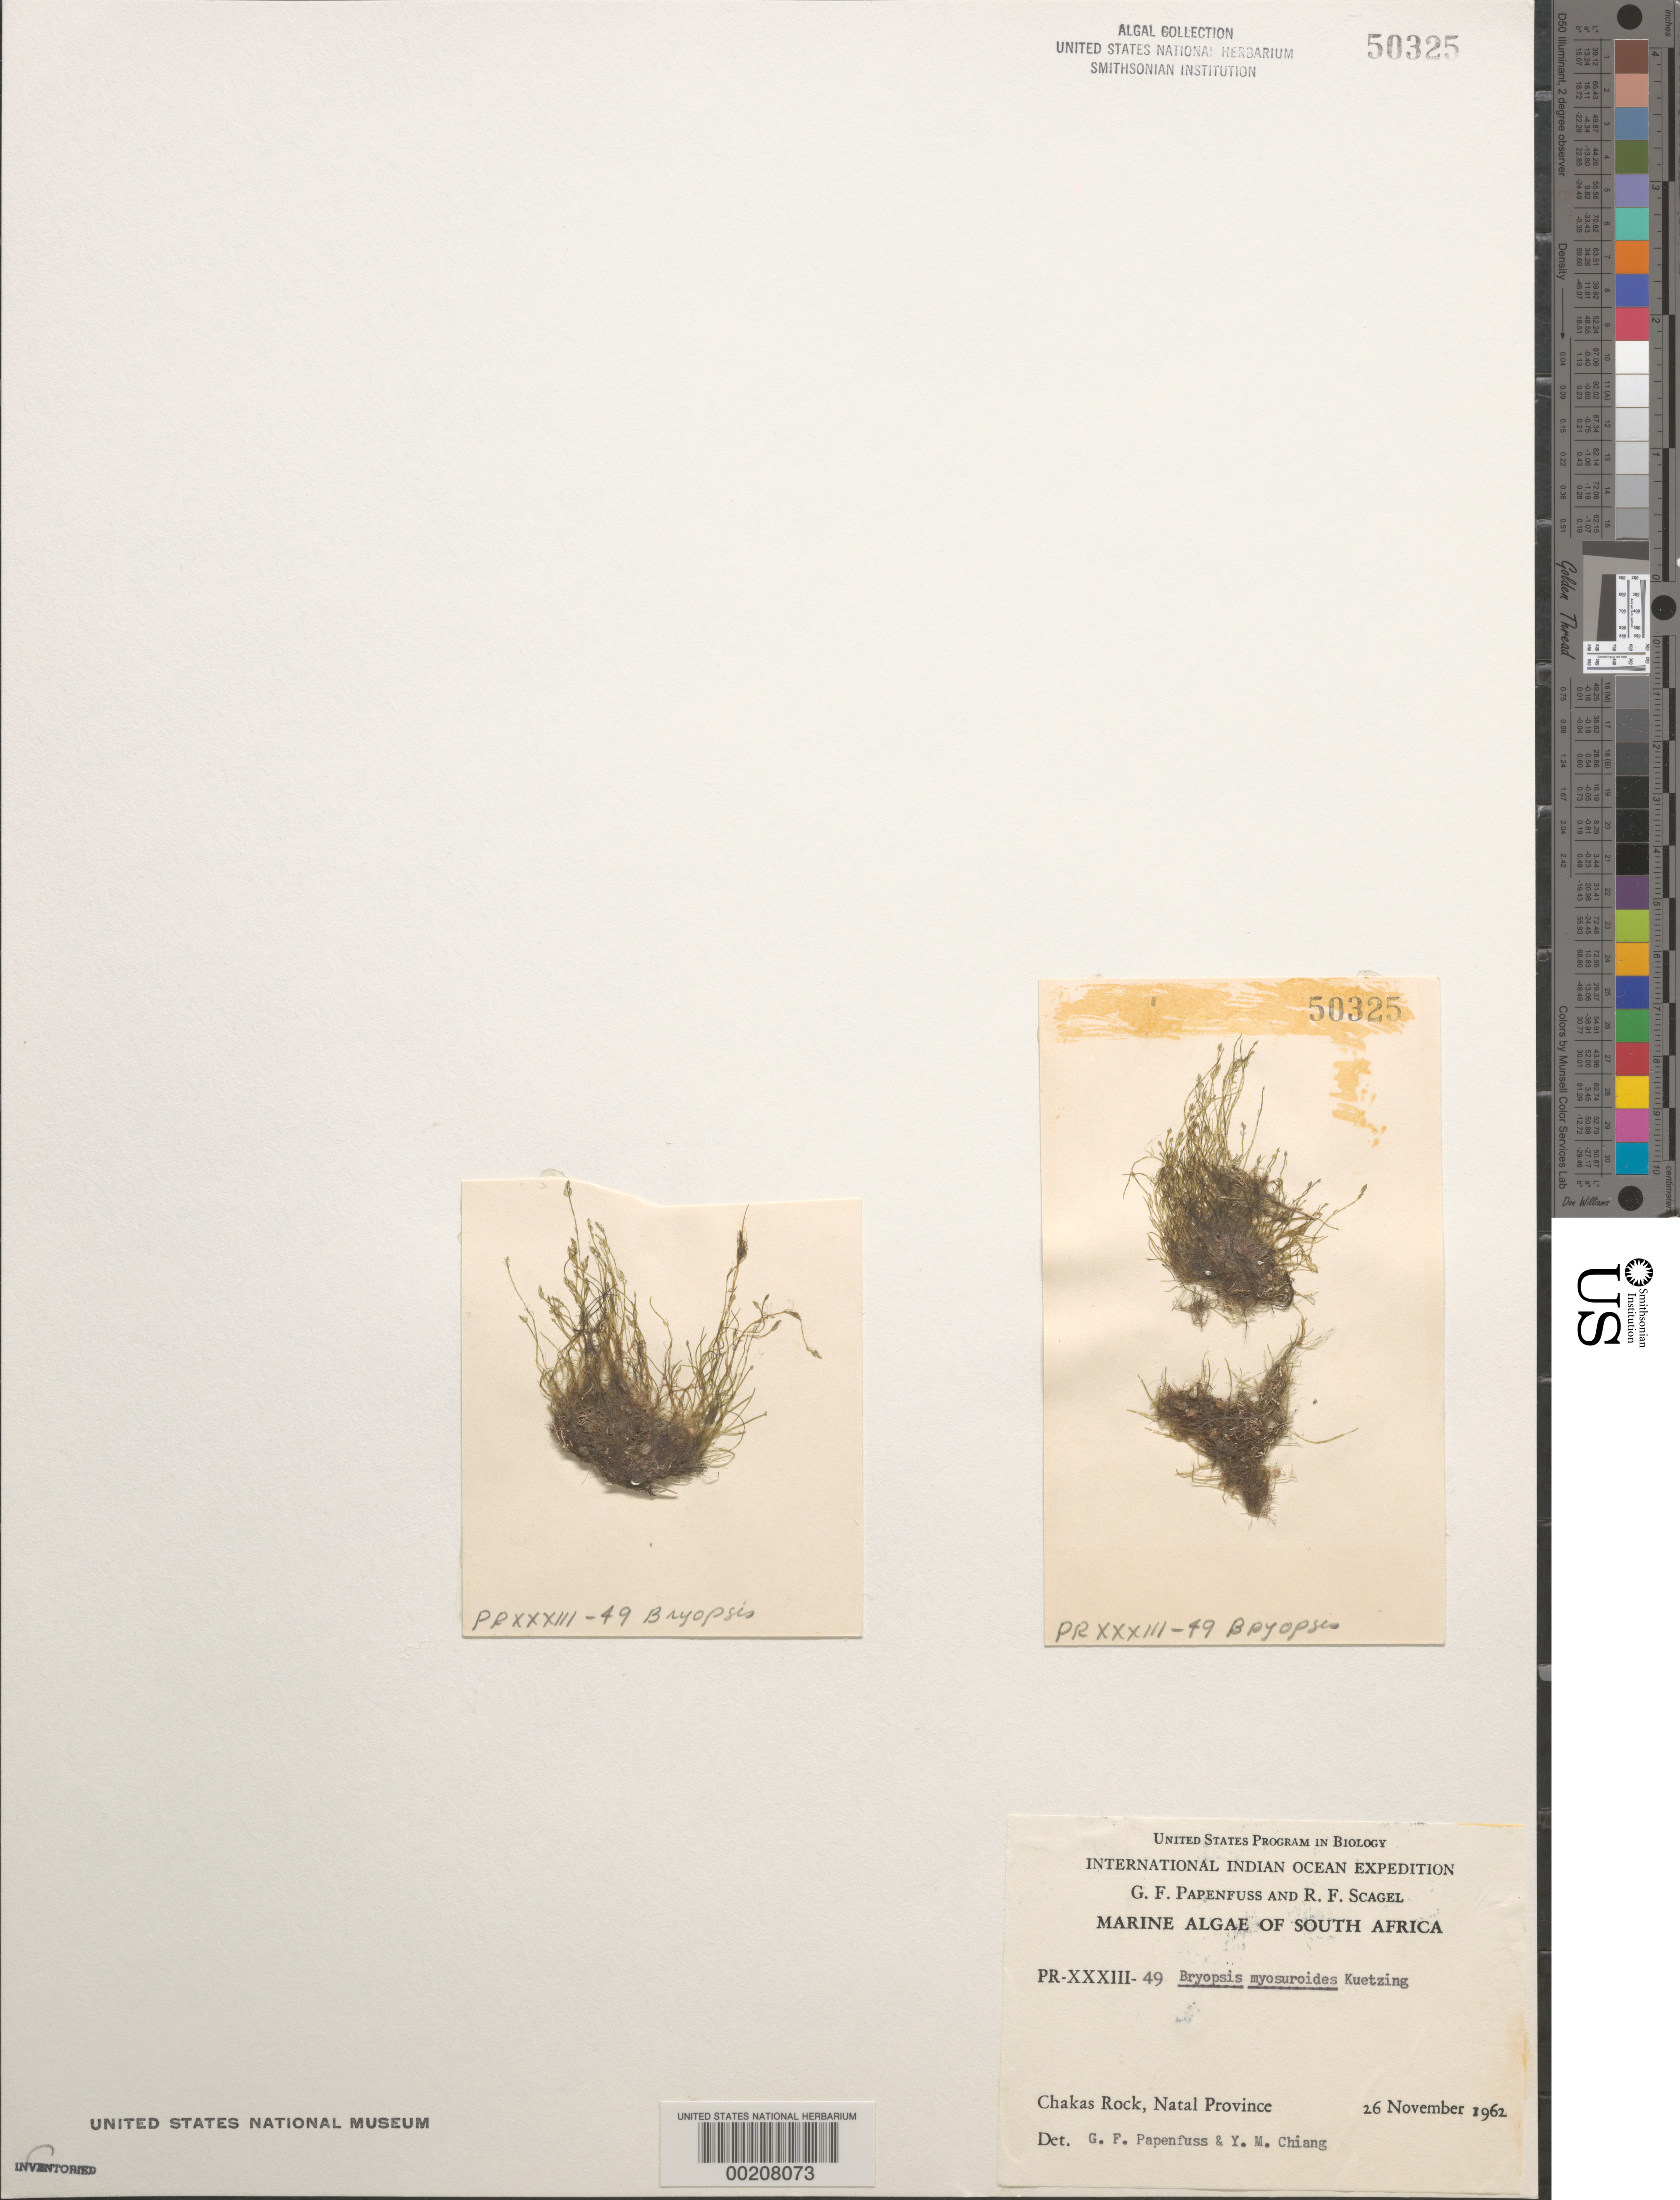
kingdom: Plantae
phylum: Chlorophyta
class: Ulvophyceae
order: Bryopsidales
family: Bryopsidaceae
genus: Bryopsis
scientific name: Bryopsis myosuroides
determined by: Papenfuss, G. F.; Chiang, Y. M.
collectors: G. Papenfuss & R. F. Scagel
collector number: PR-XXXIII-49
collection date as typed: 26 Nov 1962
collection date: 1962-11-26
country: South Africa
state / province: KwaZulu-Natal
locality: Chakas Rock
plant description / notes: International Indian Ocean Expedition, 1962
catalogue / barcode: US 50325